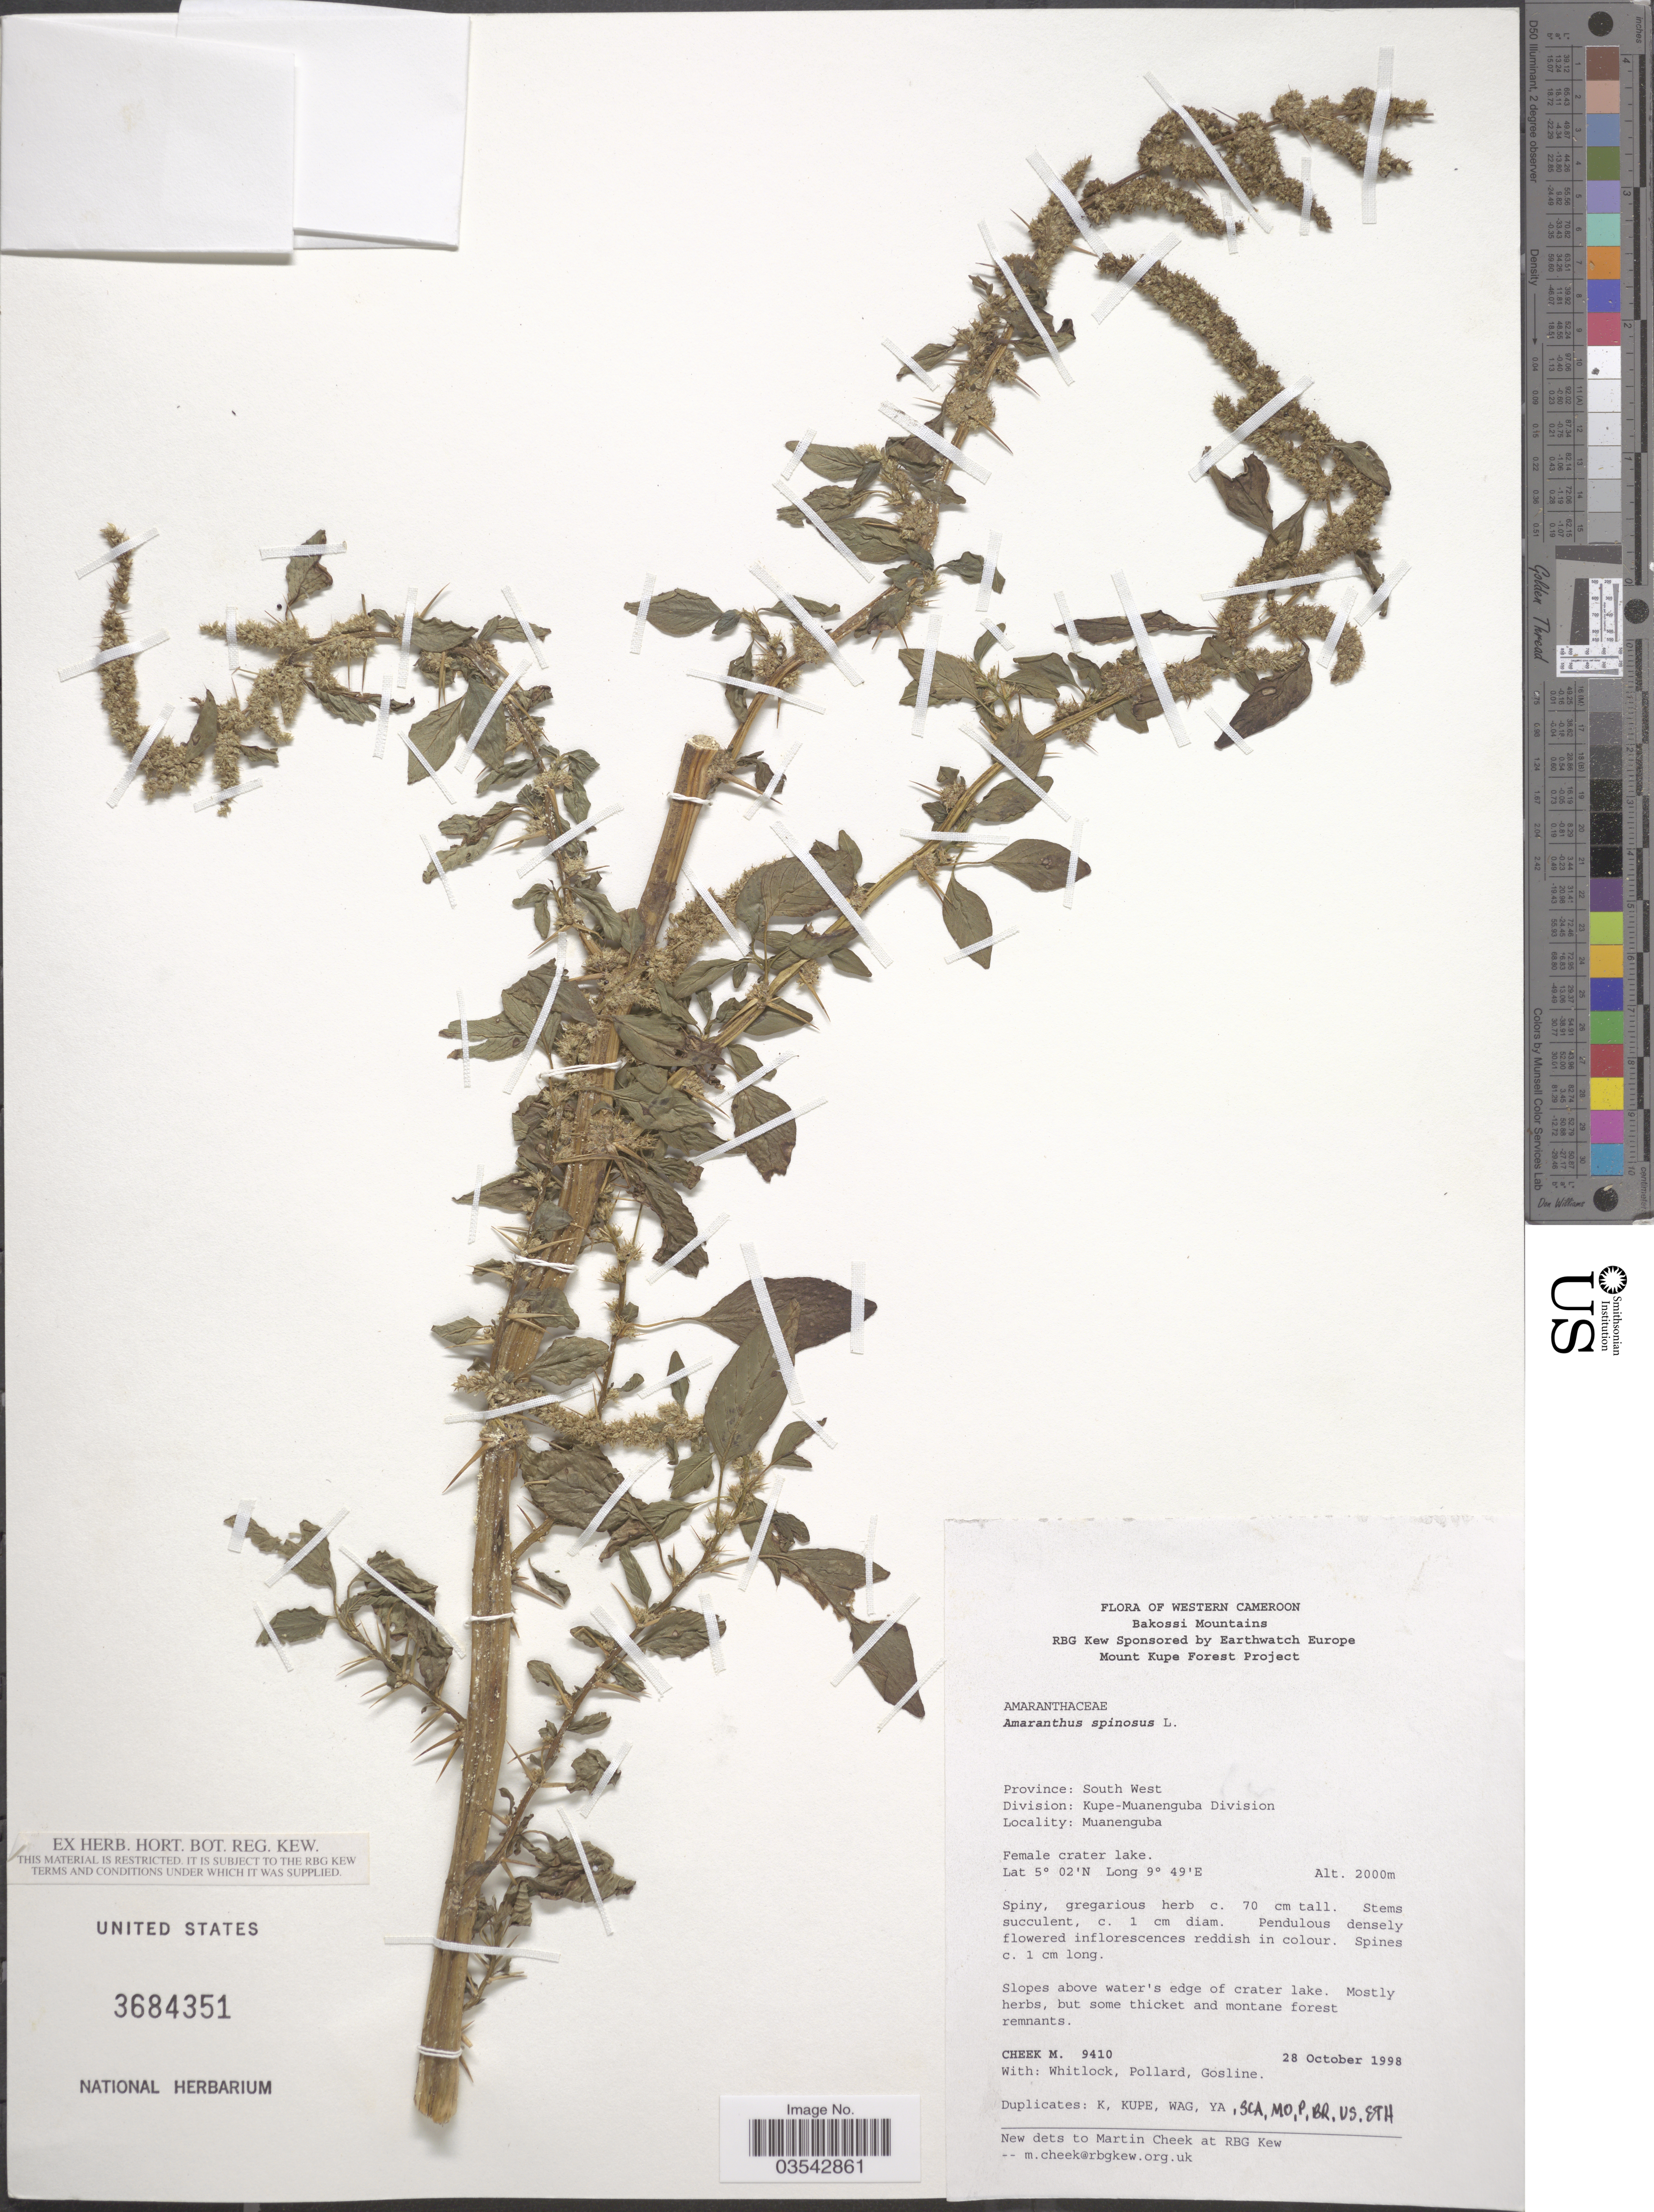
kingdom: Plantae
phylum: Tracheophyta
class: Magnoliopsida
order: Caryophyllales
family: Amaranthaceae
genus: Amaranthus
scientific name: Amaranthus spinosus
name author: L.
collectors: M. Cheek, -- Whitlock, -- Pollard & -. Gosline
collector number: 9410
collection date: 1998-10-28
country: Cameroon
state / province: Sud-Ouest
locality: Western Cameroon. Bakossi Mountains. Province: South West. Division: Kupe-Muanenguba Division. Muanenguba. Female crater lake.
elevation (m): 2000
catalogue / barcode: US 3684351